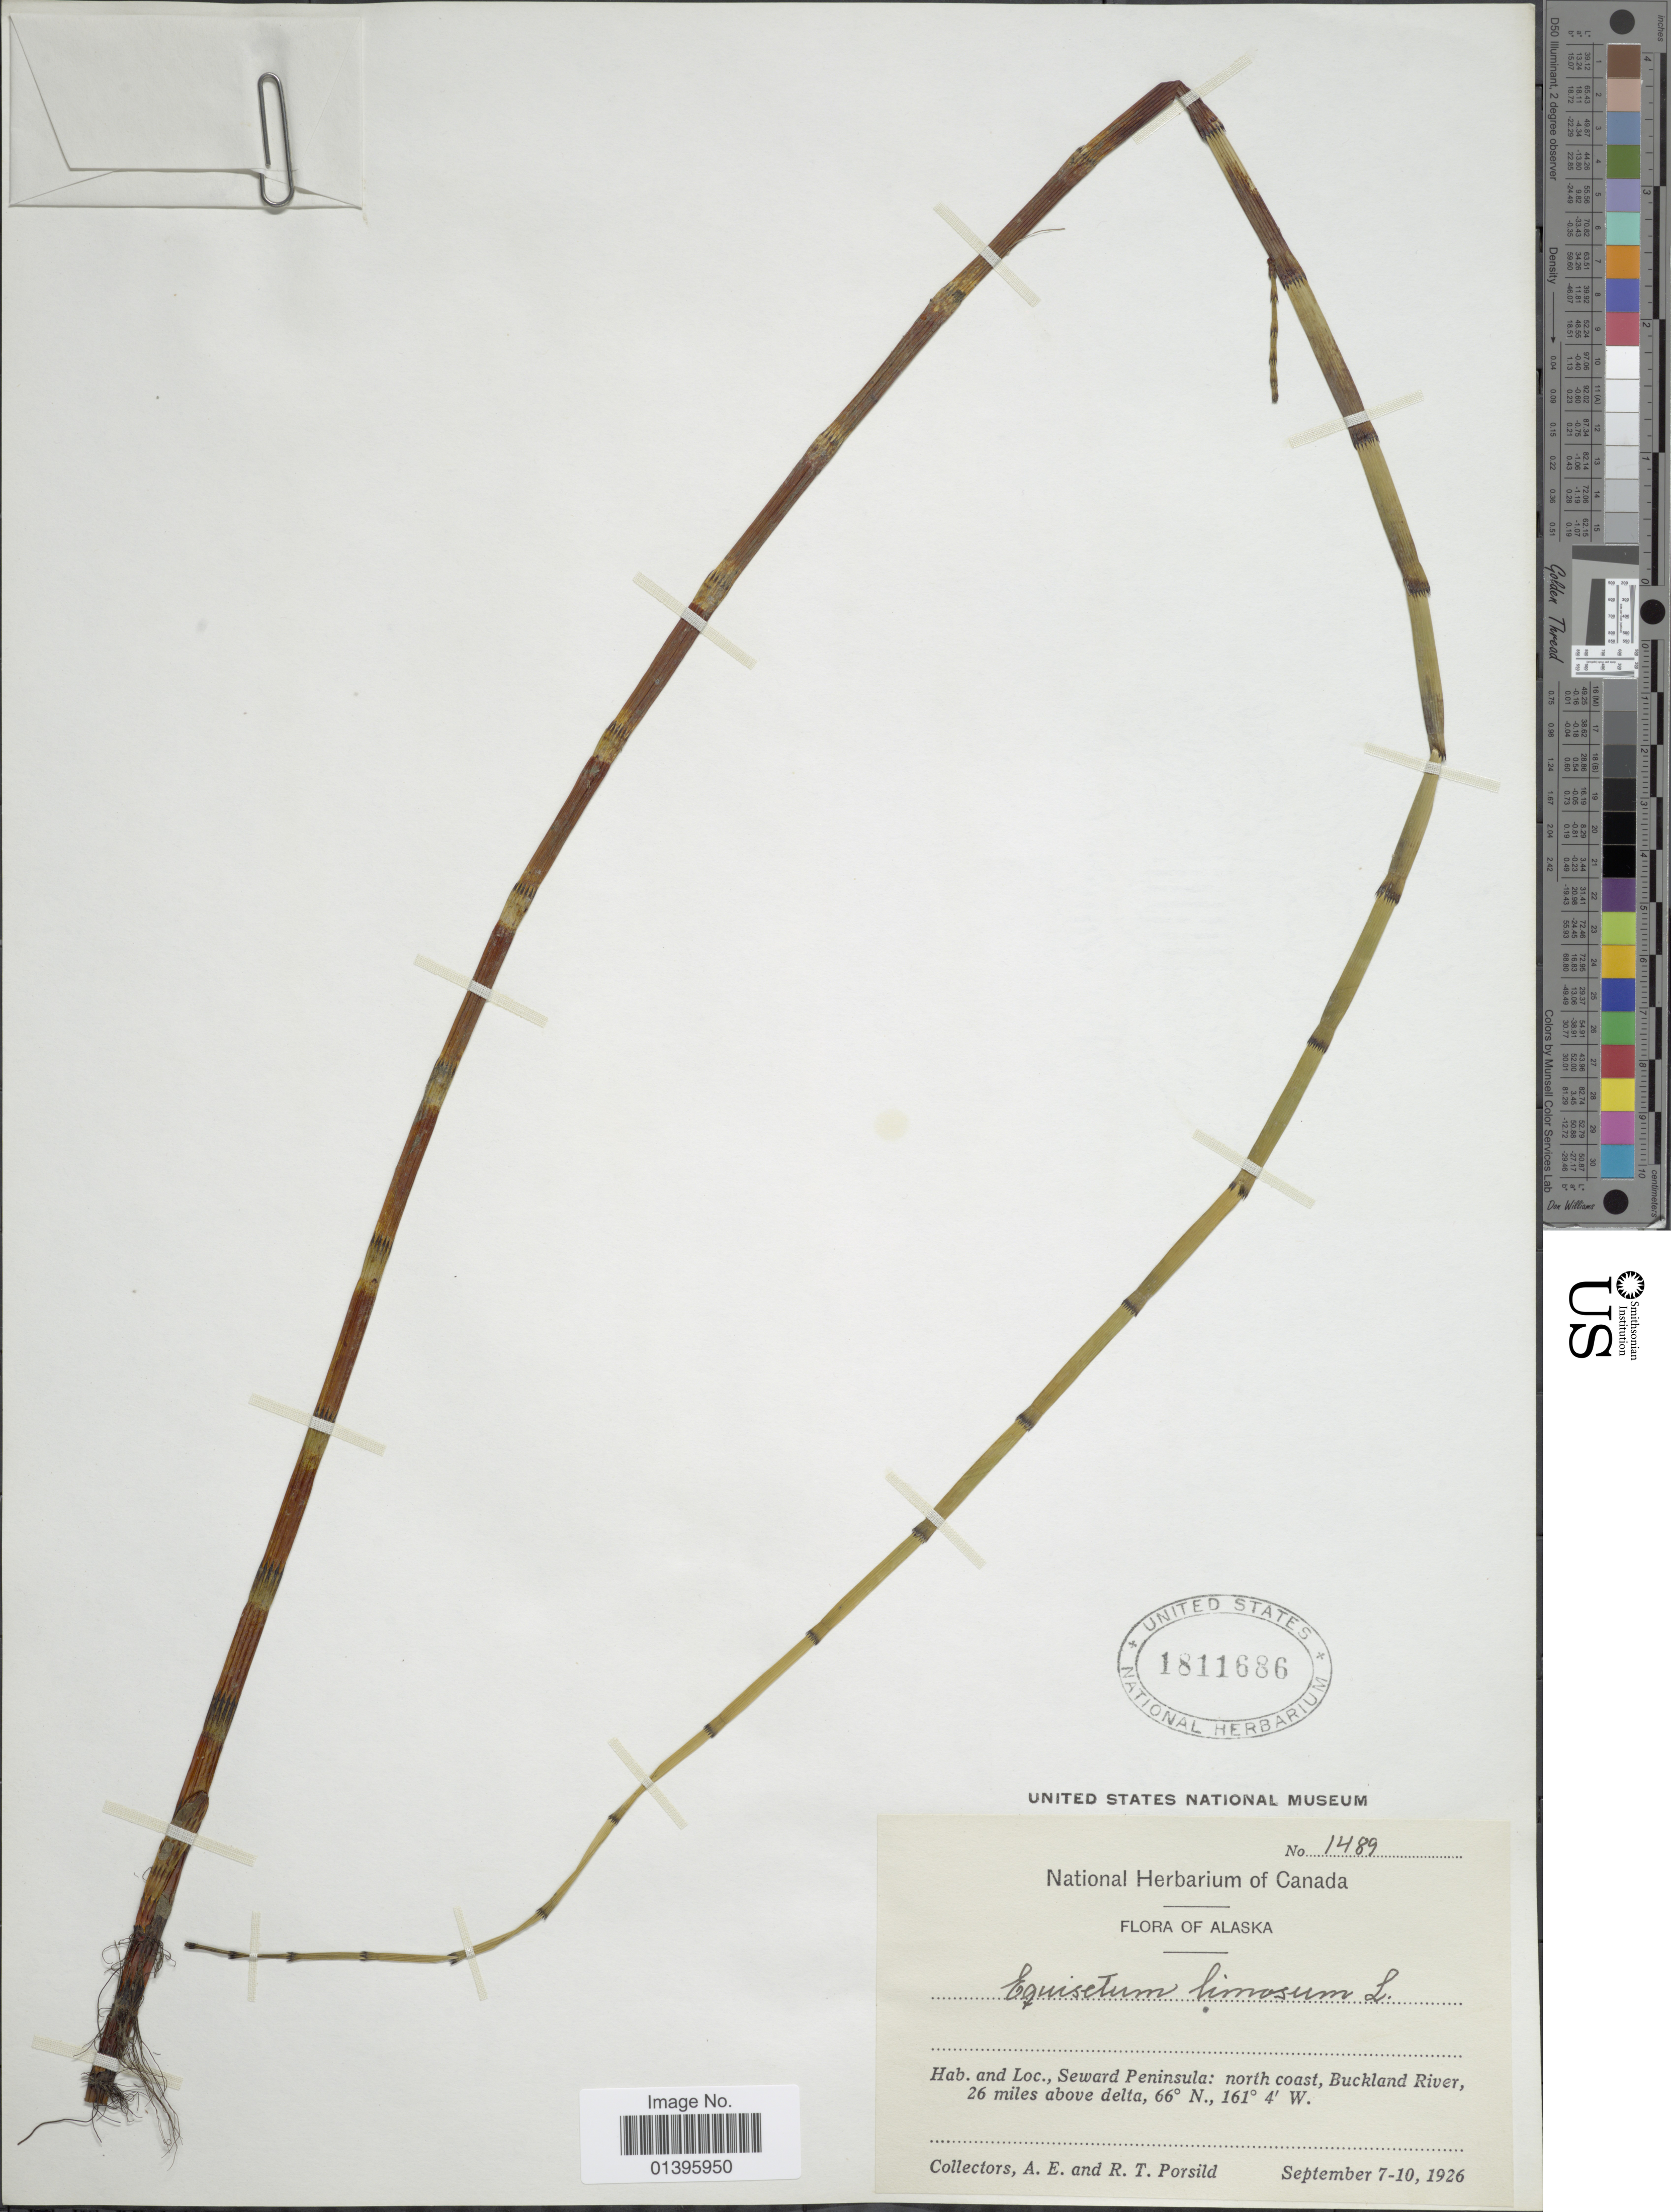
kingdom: Plantae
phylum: Tracheophyta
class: Polypodiopsida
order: Equisetales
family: Equisetaceae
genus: Equisetum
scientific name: Equisetum fluviatile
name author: L.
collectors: A. E. Porsild & R. T. Porsild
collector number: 1489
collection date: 1926-09-07/1926-09-10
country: United States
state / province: Alaska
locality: Seward Peninsula: north coast, Buckland River, 26 miles above delta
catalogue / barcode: US 1811686